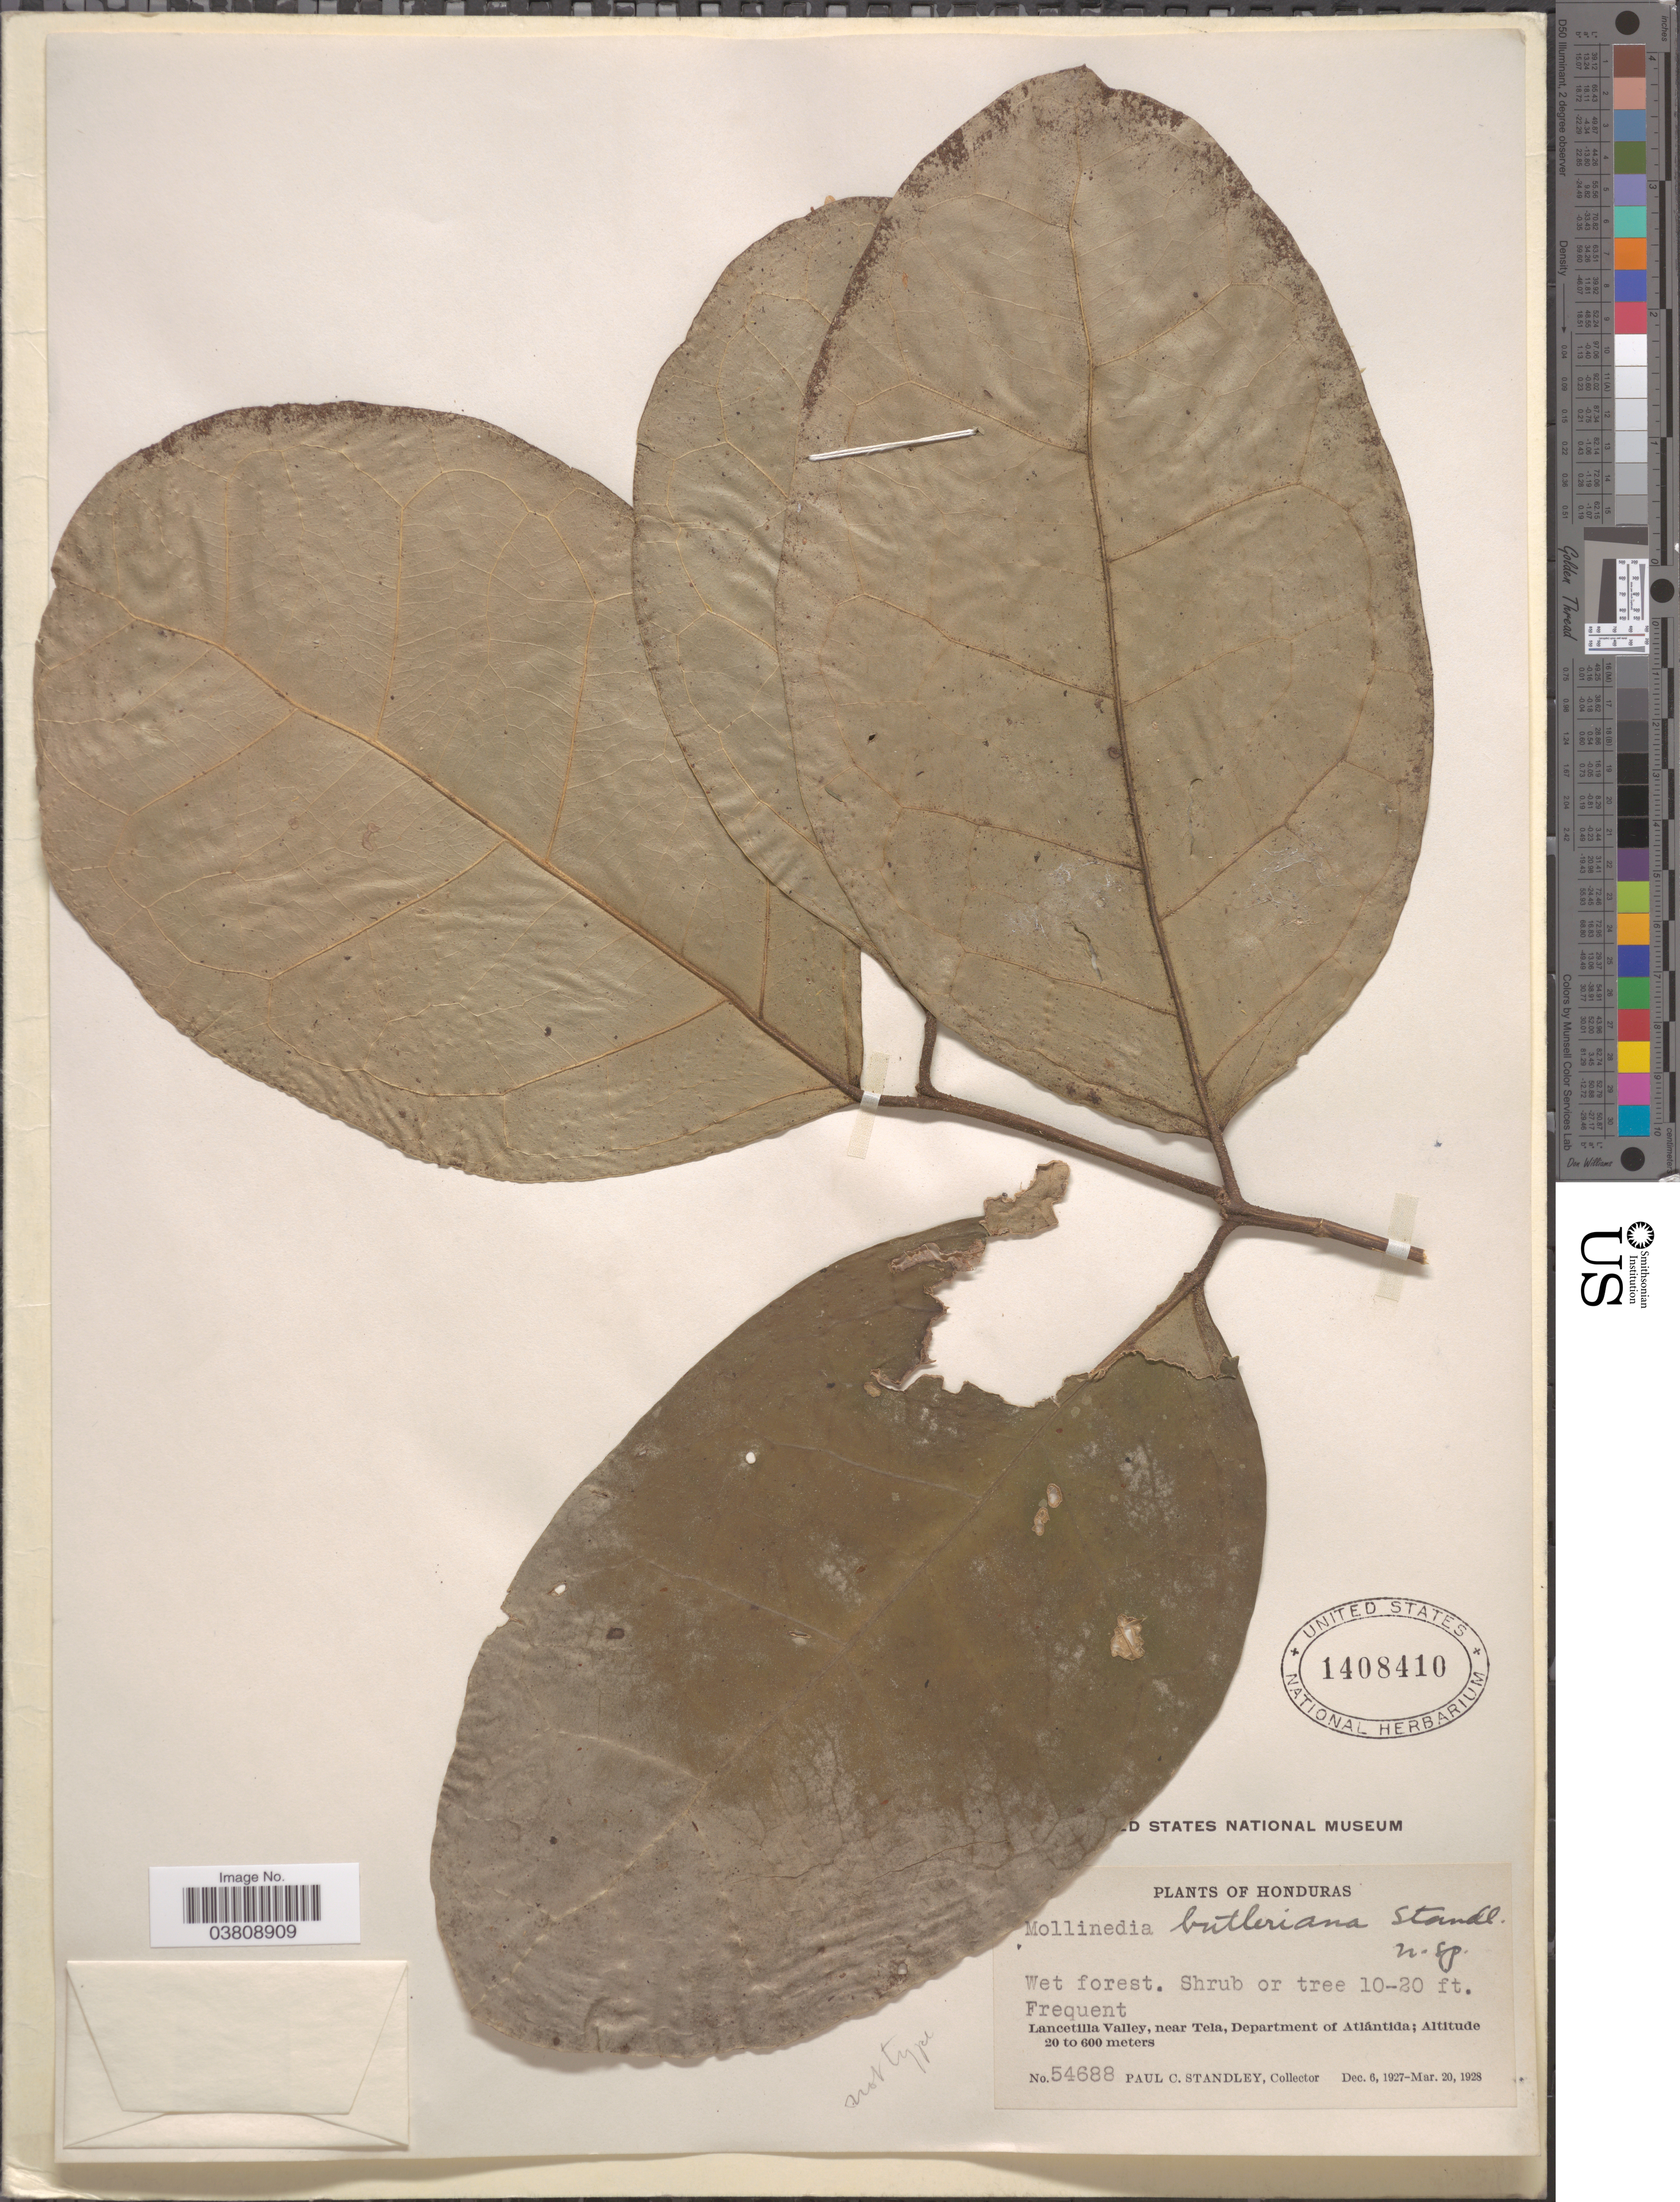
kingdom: Plantae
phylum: Tracheophyta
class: Magnoliopsida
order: Laurales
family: Monimiaceae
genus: Mollinedia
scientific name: Mollinedia butleriana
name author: Standl.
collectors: P. C. Standley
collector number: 54688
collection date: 1927-12-06/1928-03-20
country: Honduras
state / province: Atlantida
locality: Lancetilla Valley, near Tela, Department of Atlántida.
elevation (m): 20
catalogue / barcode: US 1408410